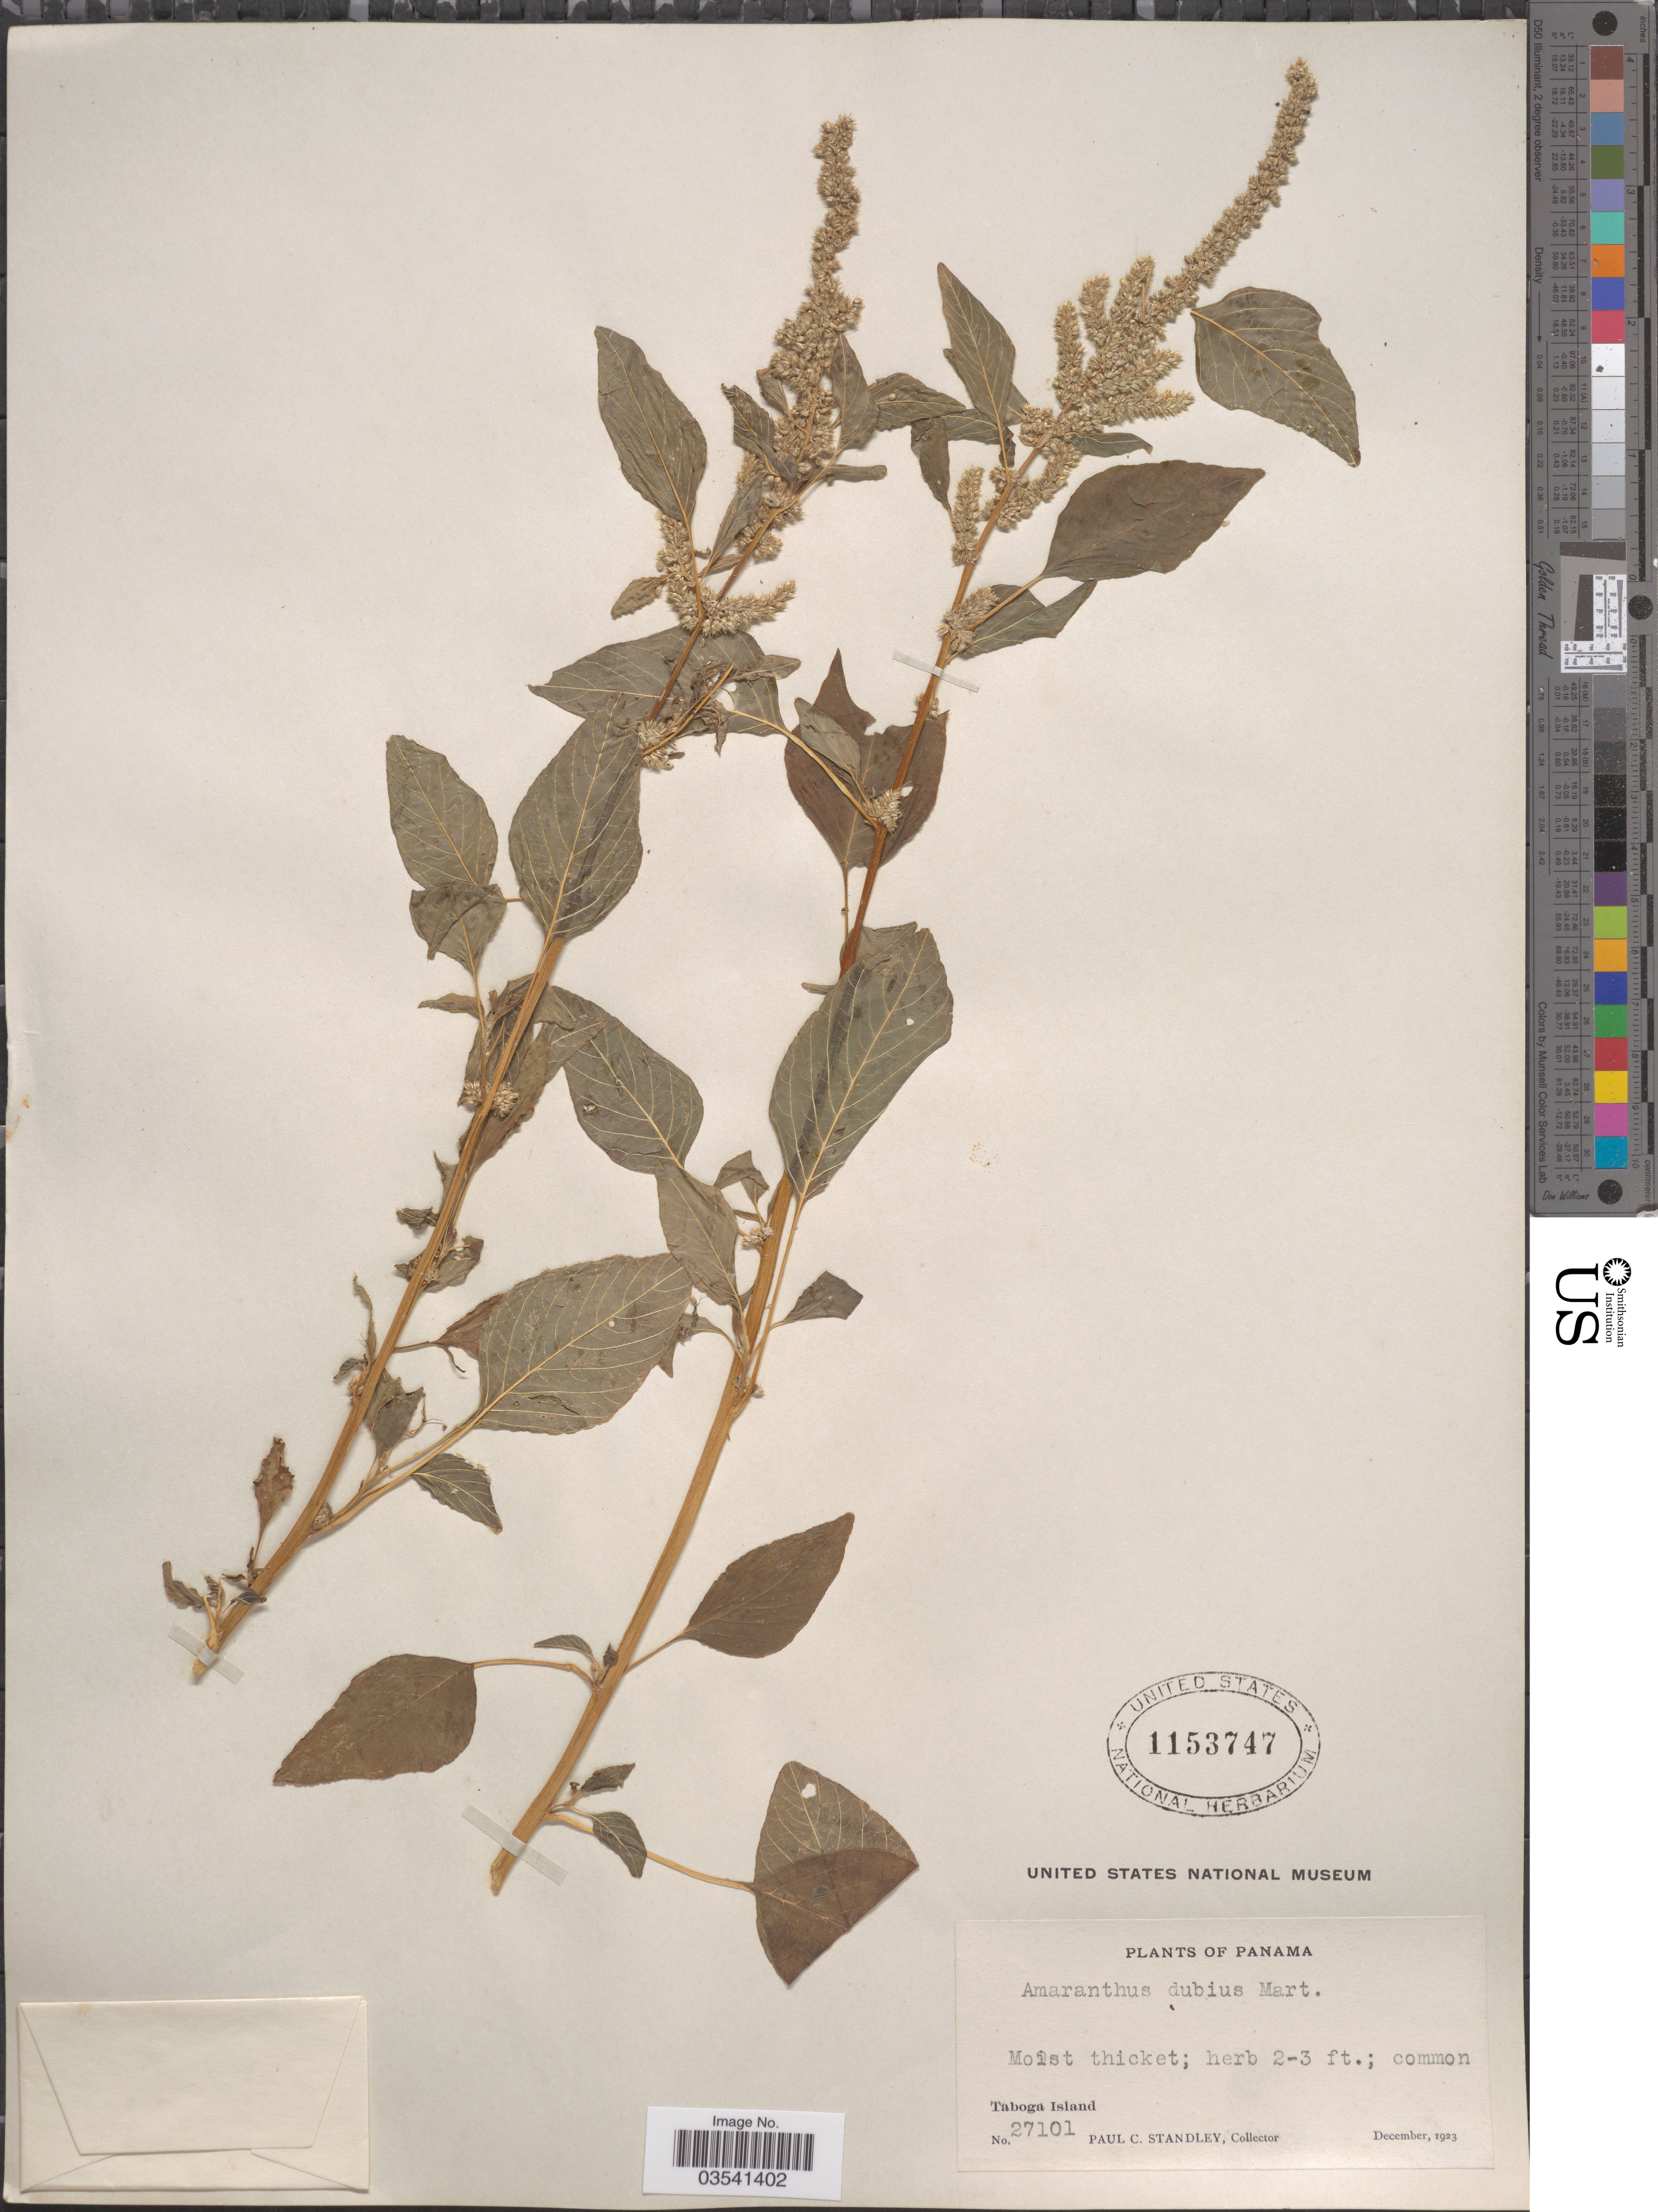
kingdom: Plantae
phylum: Tracheophyta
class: Magnoliopsida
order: Caryophyllales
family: Amaranthaceae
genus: Amaranthus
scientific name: Amaranthus dubius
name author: Mart. ex Thell.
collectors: P. C. Standley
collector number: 27101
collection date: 1923-12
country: Panama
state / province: Panamá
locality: Taboga Island.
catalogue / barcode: US 1153747